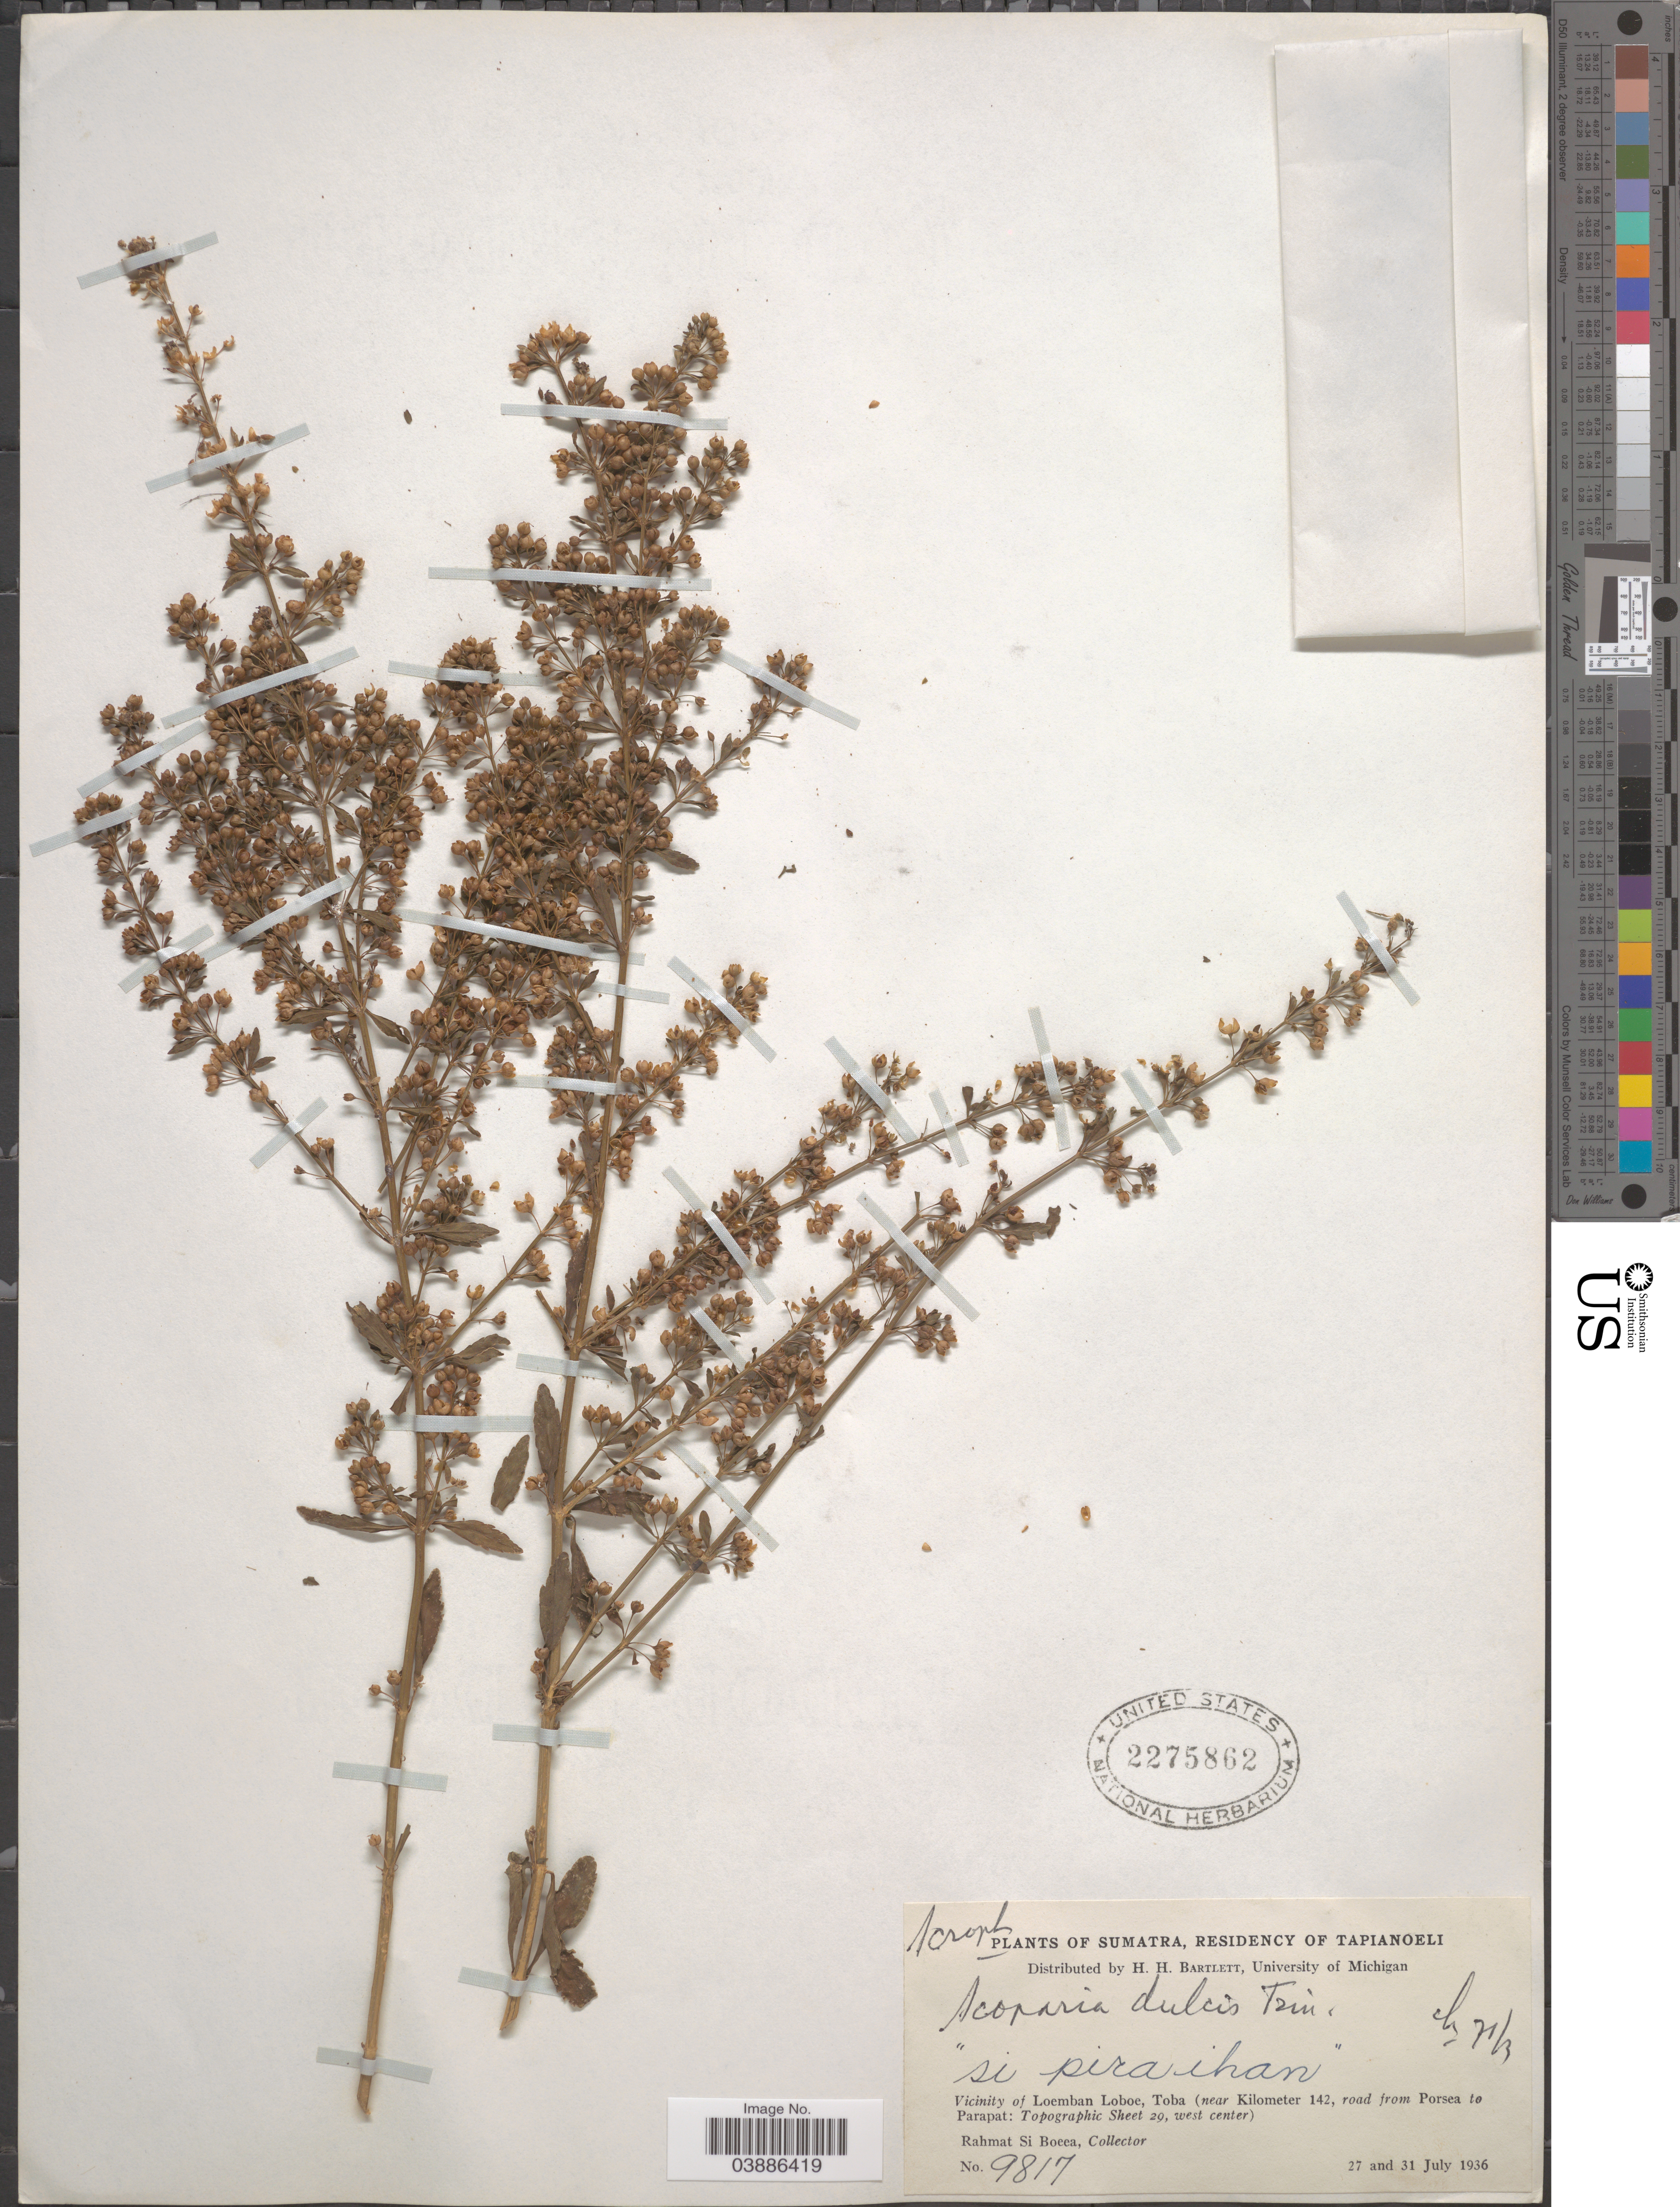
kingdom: Plantae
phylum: Tracheophyta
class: Magnoliopsida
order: Lamiales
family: Plantaginaceae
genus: Scoparia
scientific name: Scoparia dulcis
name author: L.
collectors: Rahmat Si Boeea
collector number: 9817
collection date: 1936-07-27/1936-07-31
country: Indonesia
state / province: Sumatra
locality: Residency of Tapianoeli. Vicinity of Loemban Loboe, Toba (near Kilometer 142, road from Porsea to Parapat: Topographic Sheet 29, west center).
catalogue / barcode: US 2275862